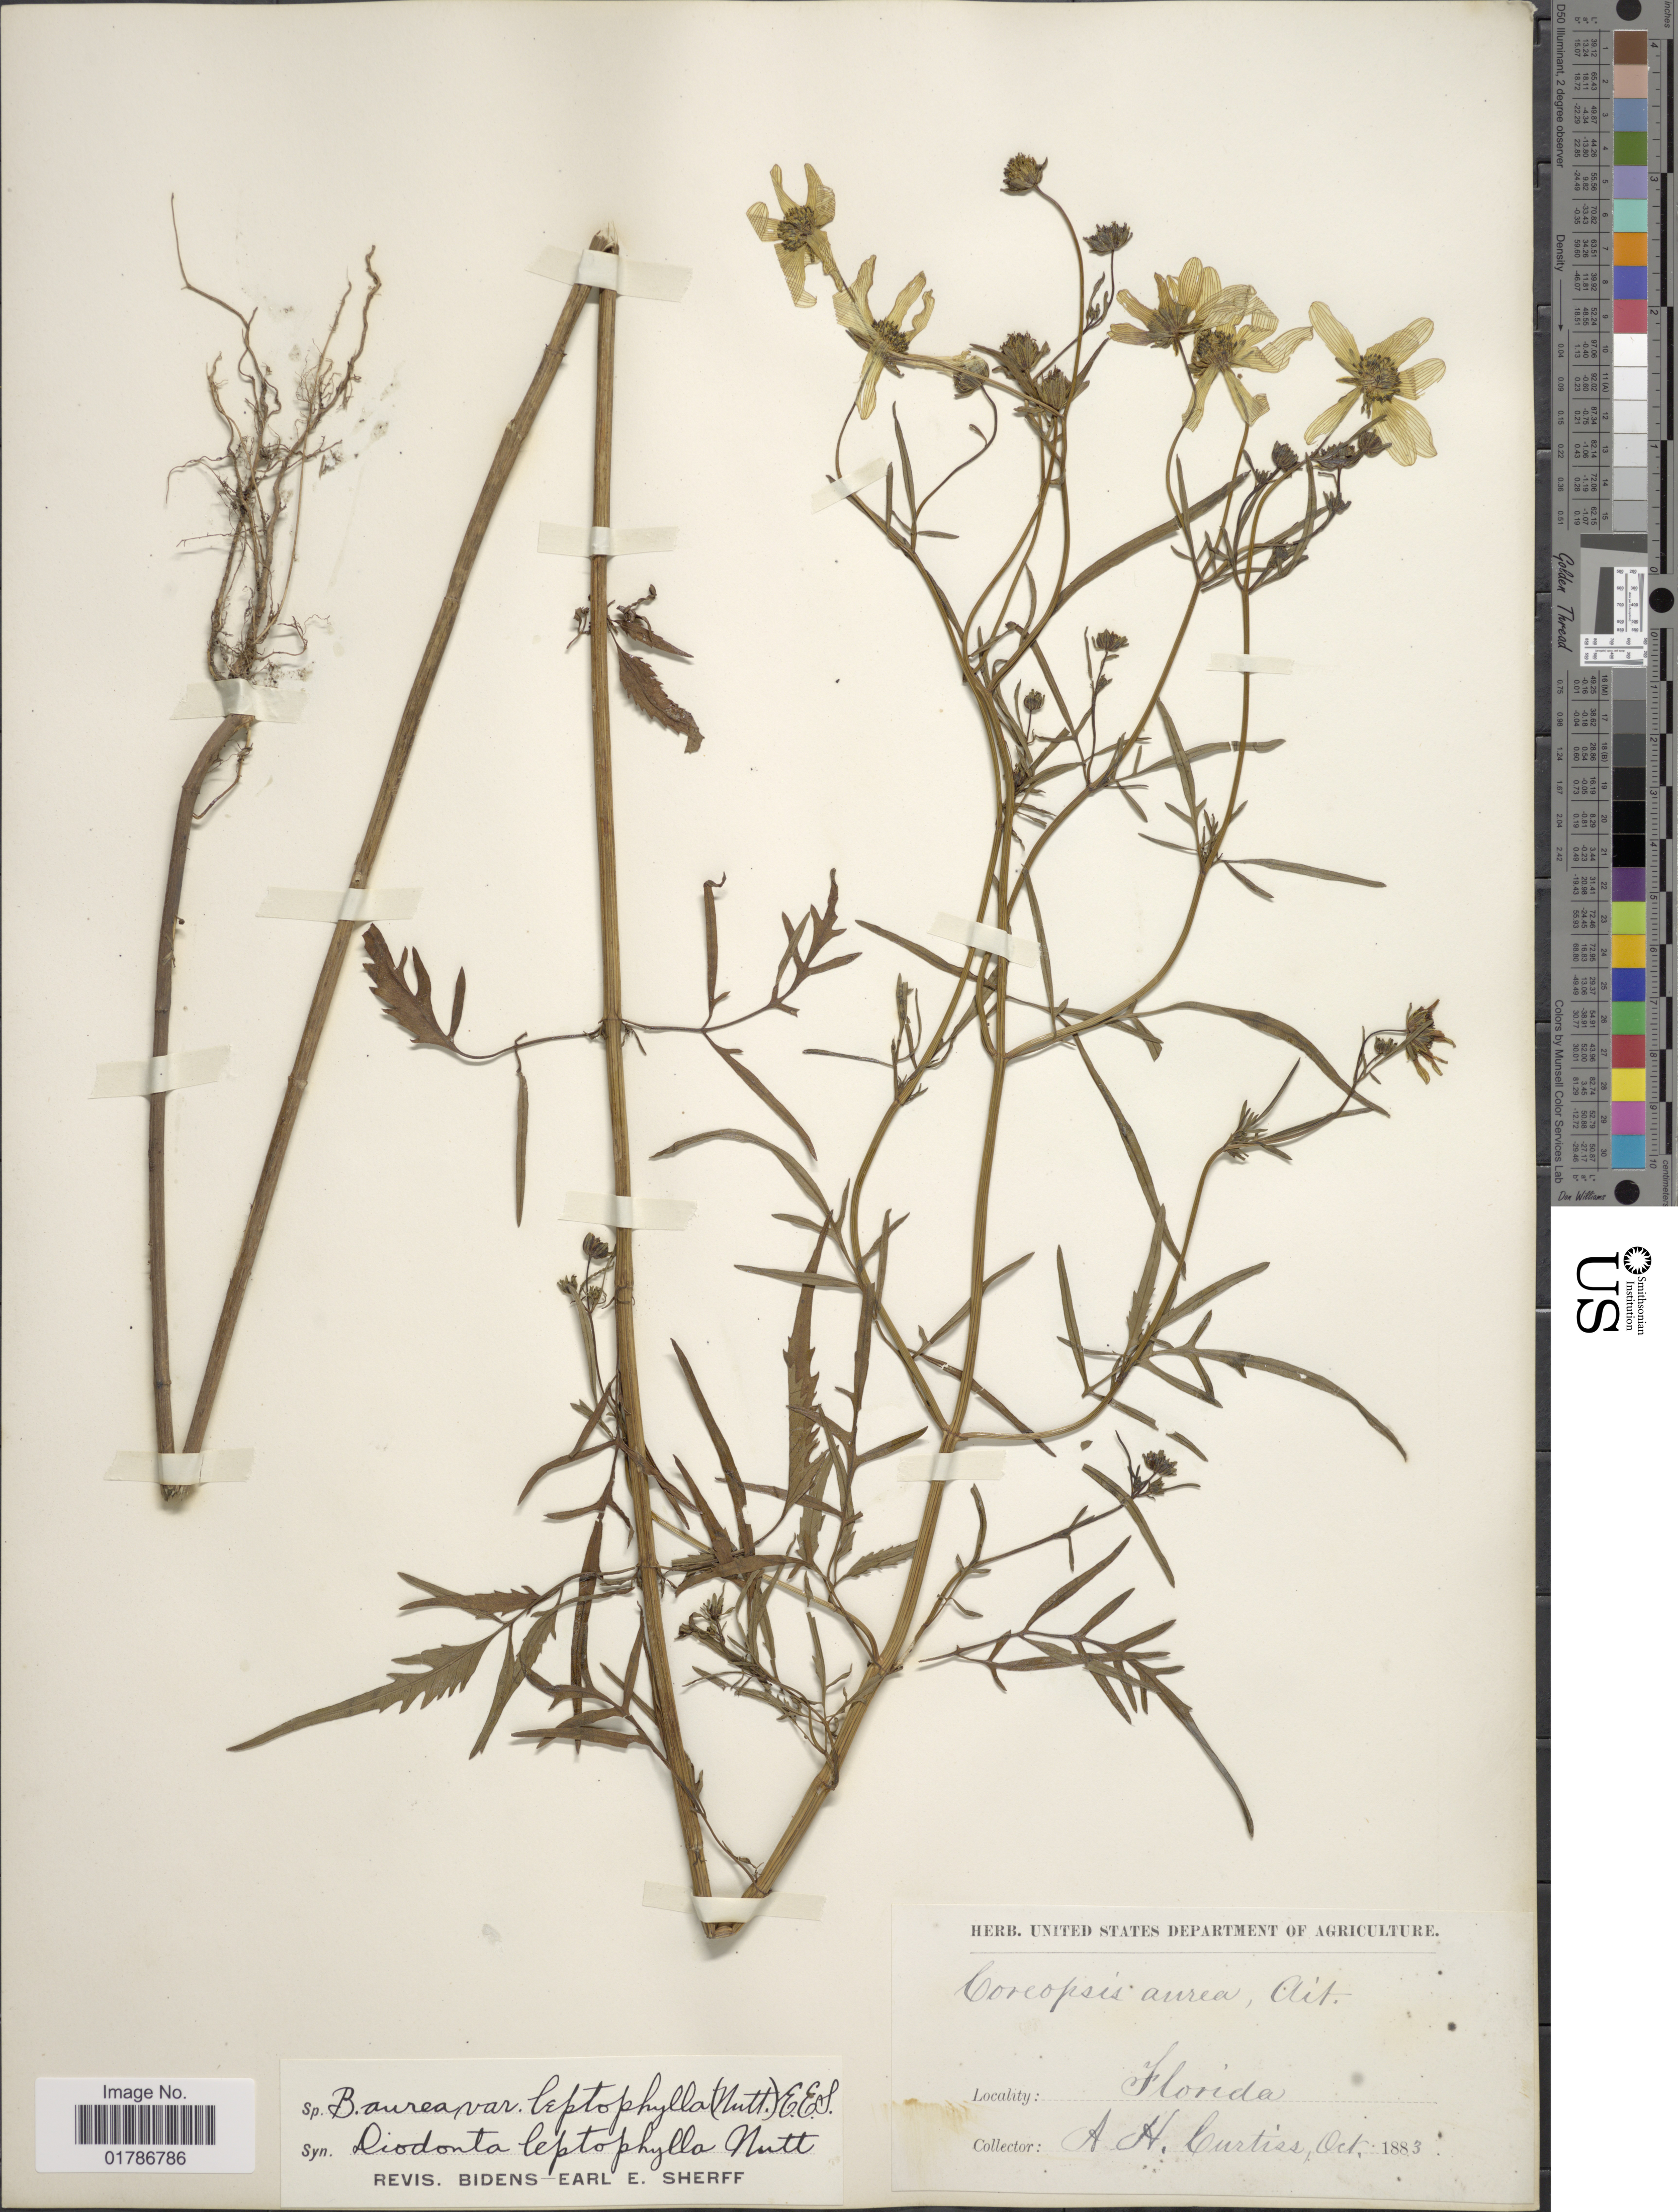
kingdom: Plantae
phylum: Tracheophyta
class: Magnoliopsida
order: Asterales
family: Asteraceae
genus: Bidens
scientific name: Bidens mitis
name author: (Michx.) Sherff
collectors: A. H. Curtiss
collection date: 1883-10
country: United States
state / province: Florida